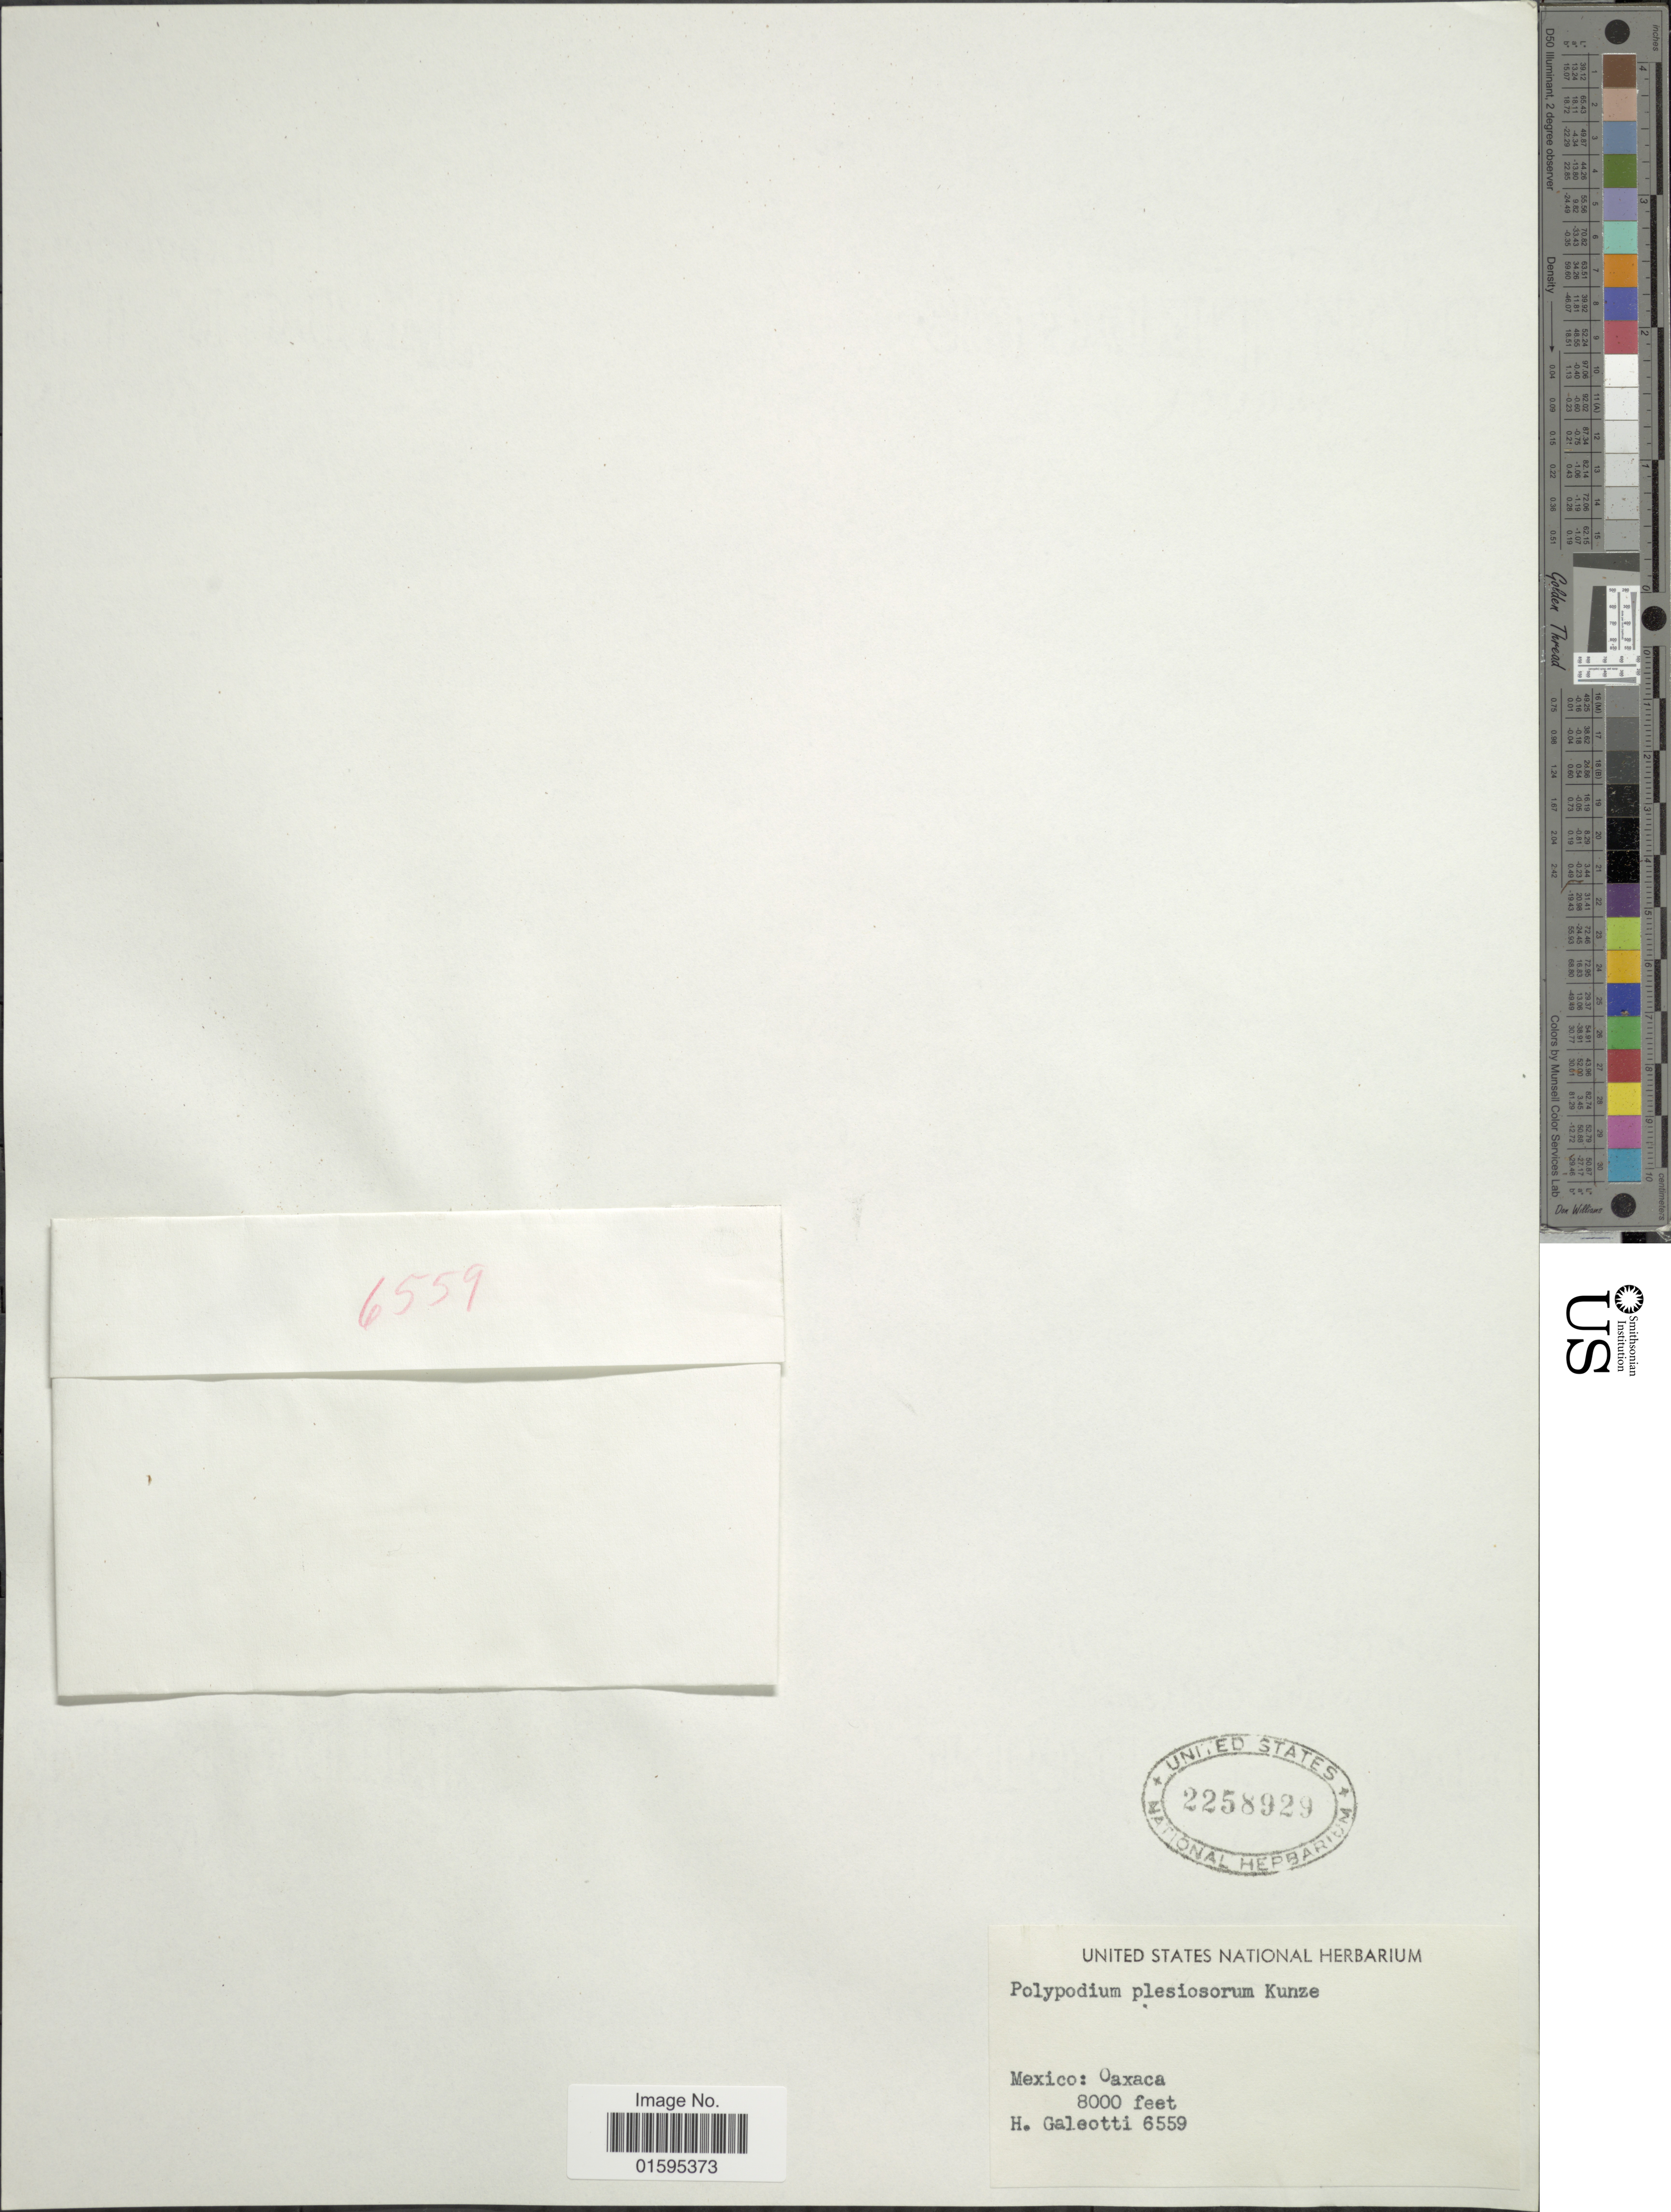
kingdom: Plantae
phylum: Tracheophyta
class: Polypodiopsida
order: Polypodiales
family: Polypodiaceae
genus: Polypodium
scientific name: Polypodium plesiosorum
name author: Kunze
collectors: H. G. Galeotti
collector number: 6559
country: Mexico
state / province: Oaxaca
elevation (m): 2438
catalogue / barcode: US 2258929